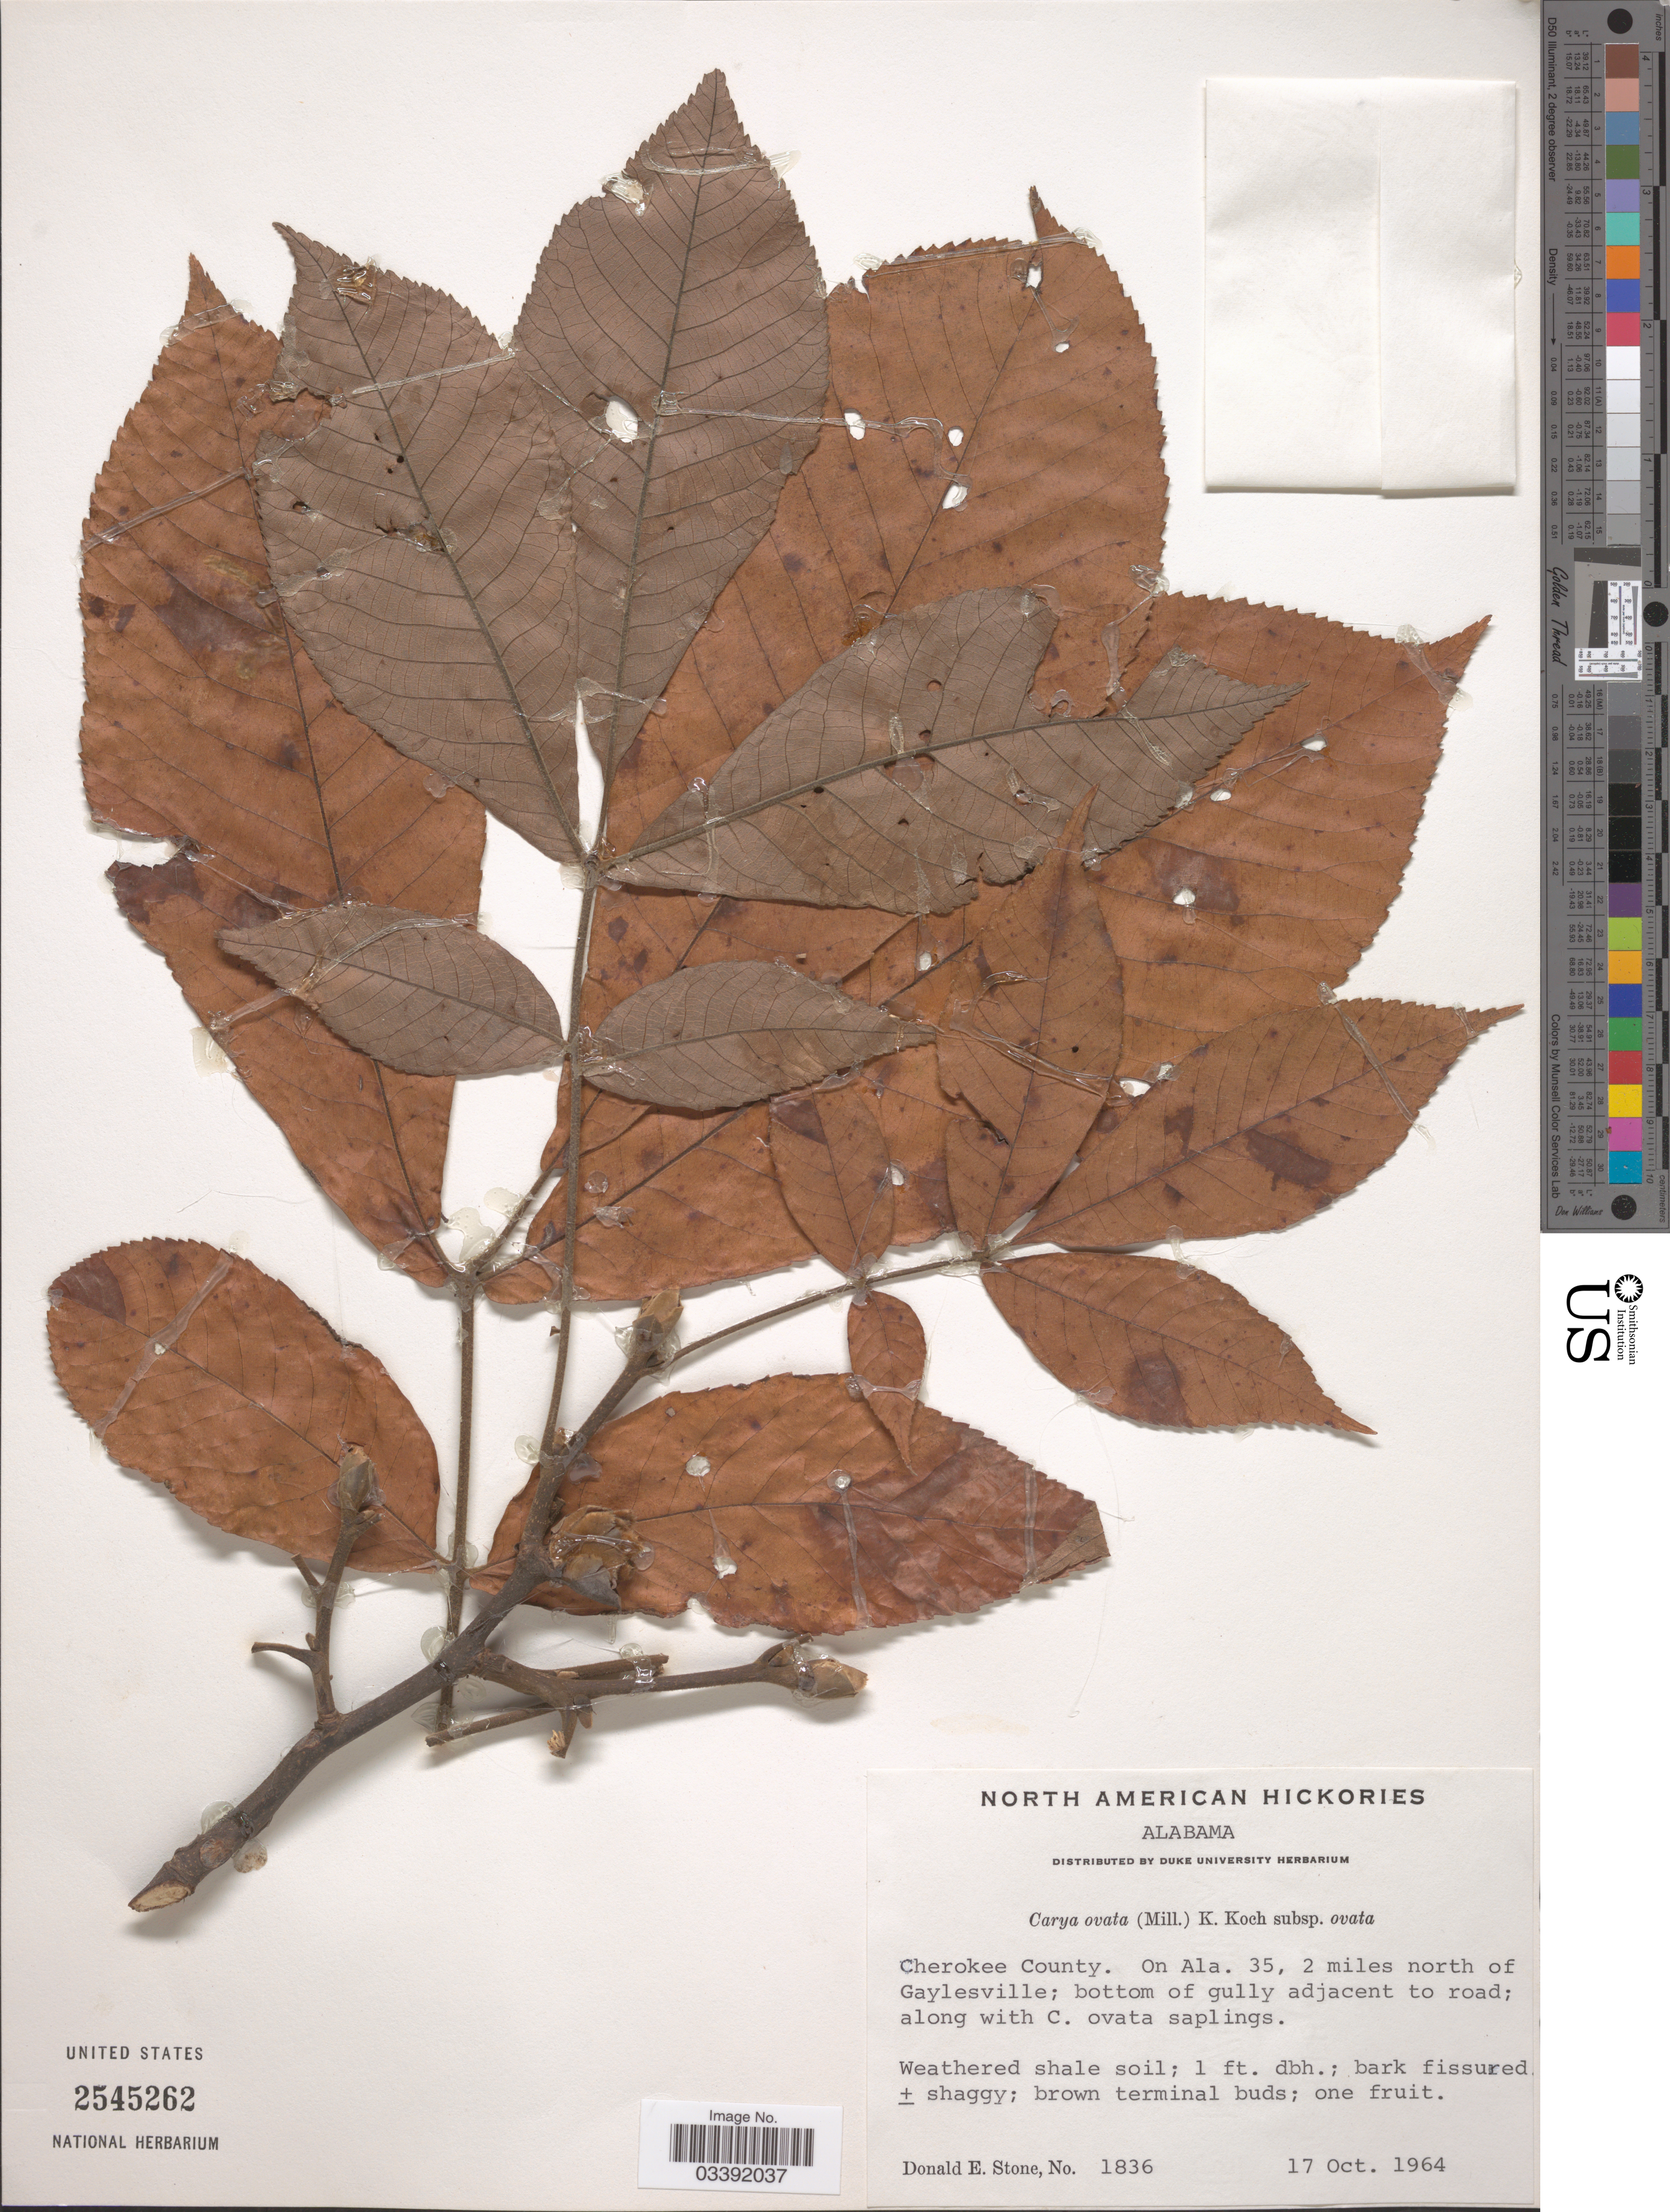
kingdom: Plantae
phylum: Tracheophyta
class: Magnoliopsida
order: Fagales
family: Juglandaceae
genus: Carya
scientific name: Carya ovata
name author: (Mill.) K. Koch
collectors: D. Stone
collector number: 1836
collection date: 1964-10-17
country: United States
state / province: Alabama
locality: Cherokee County. On Ala. 35, 2 miles north of Gaylesville.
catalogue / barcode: US 2545262